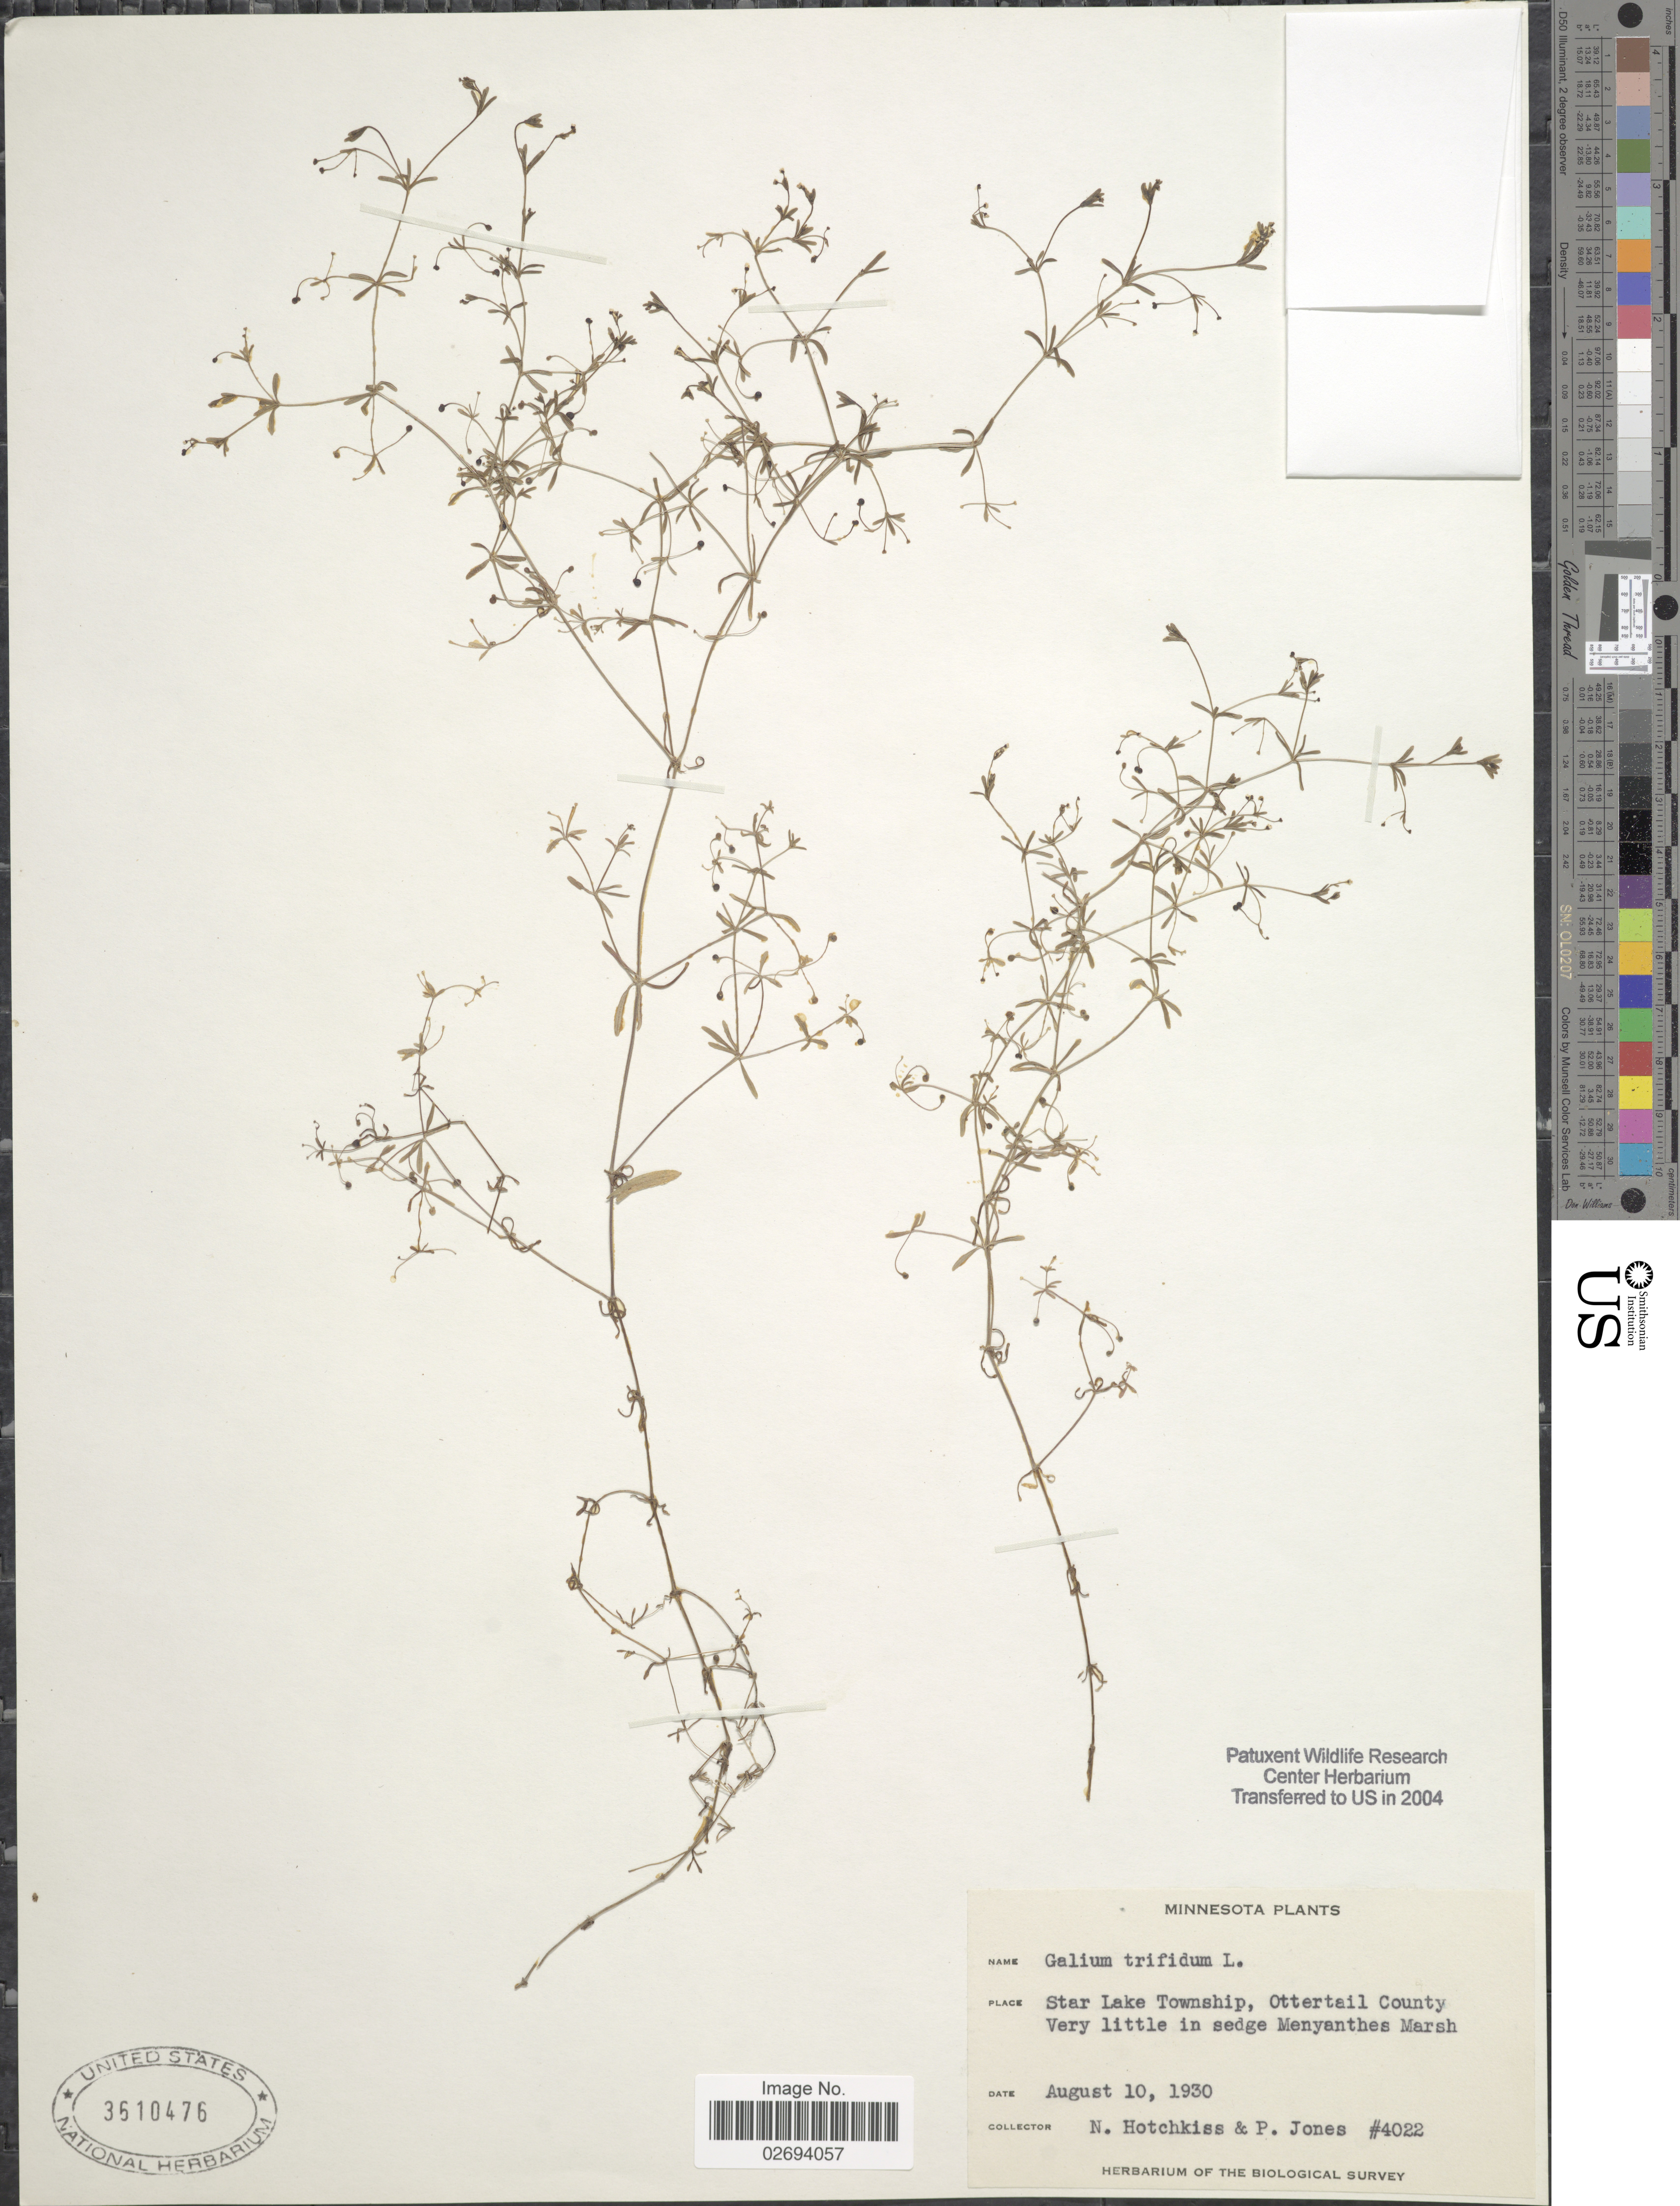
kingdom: Plantae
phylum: Tracheophyta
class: Magnoliopsida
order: Gentianales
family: Rubiaceae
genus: Galium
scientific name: Galium trifidum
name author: L.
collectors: N. Hotchkiss & P. Jones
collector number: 4022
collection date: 1930-08-10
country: United States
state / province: Minnesota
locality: Stark Lake Township, Ottertail County, very little in sedge Menyanthes Marsh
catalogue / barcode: US 3610476